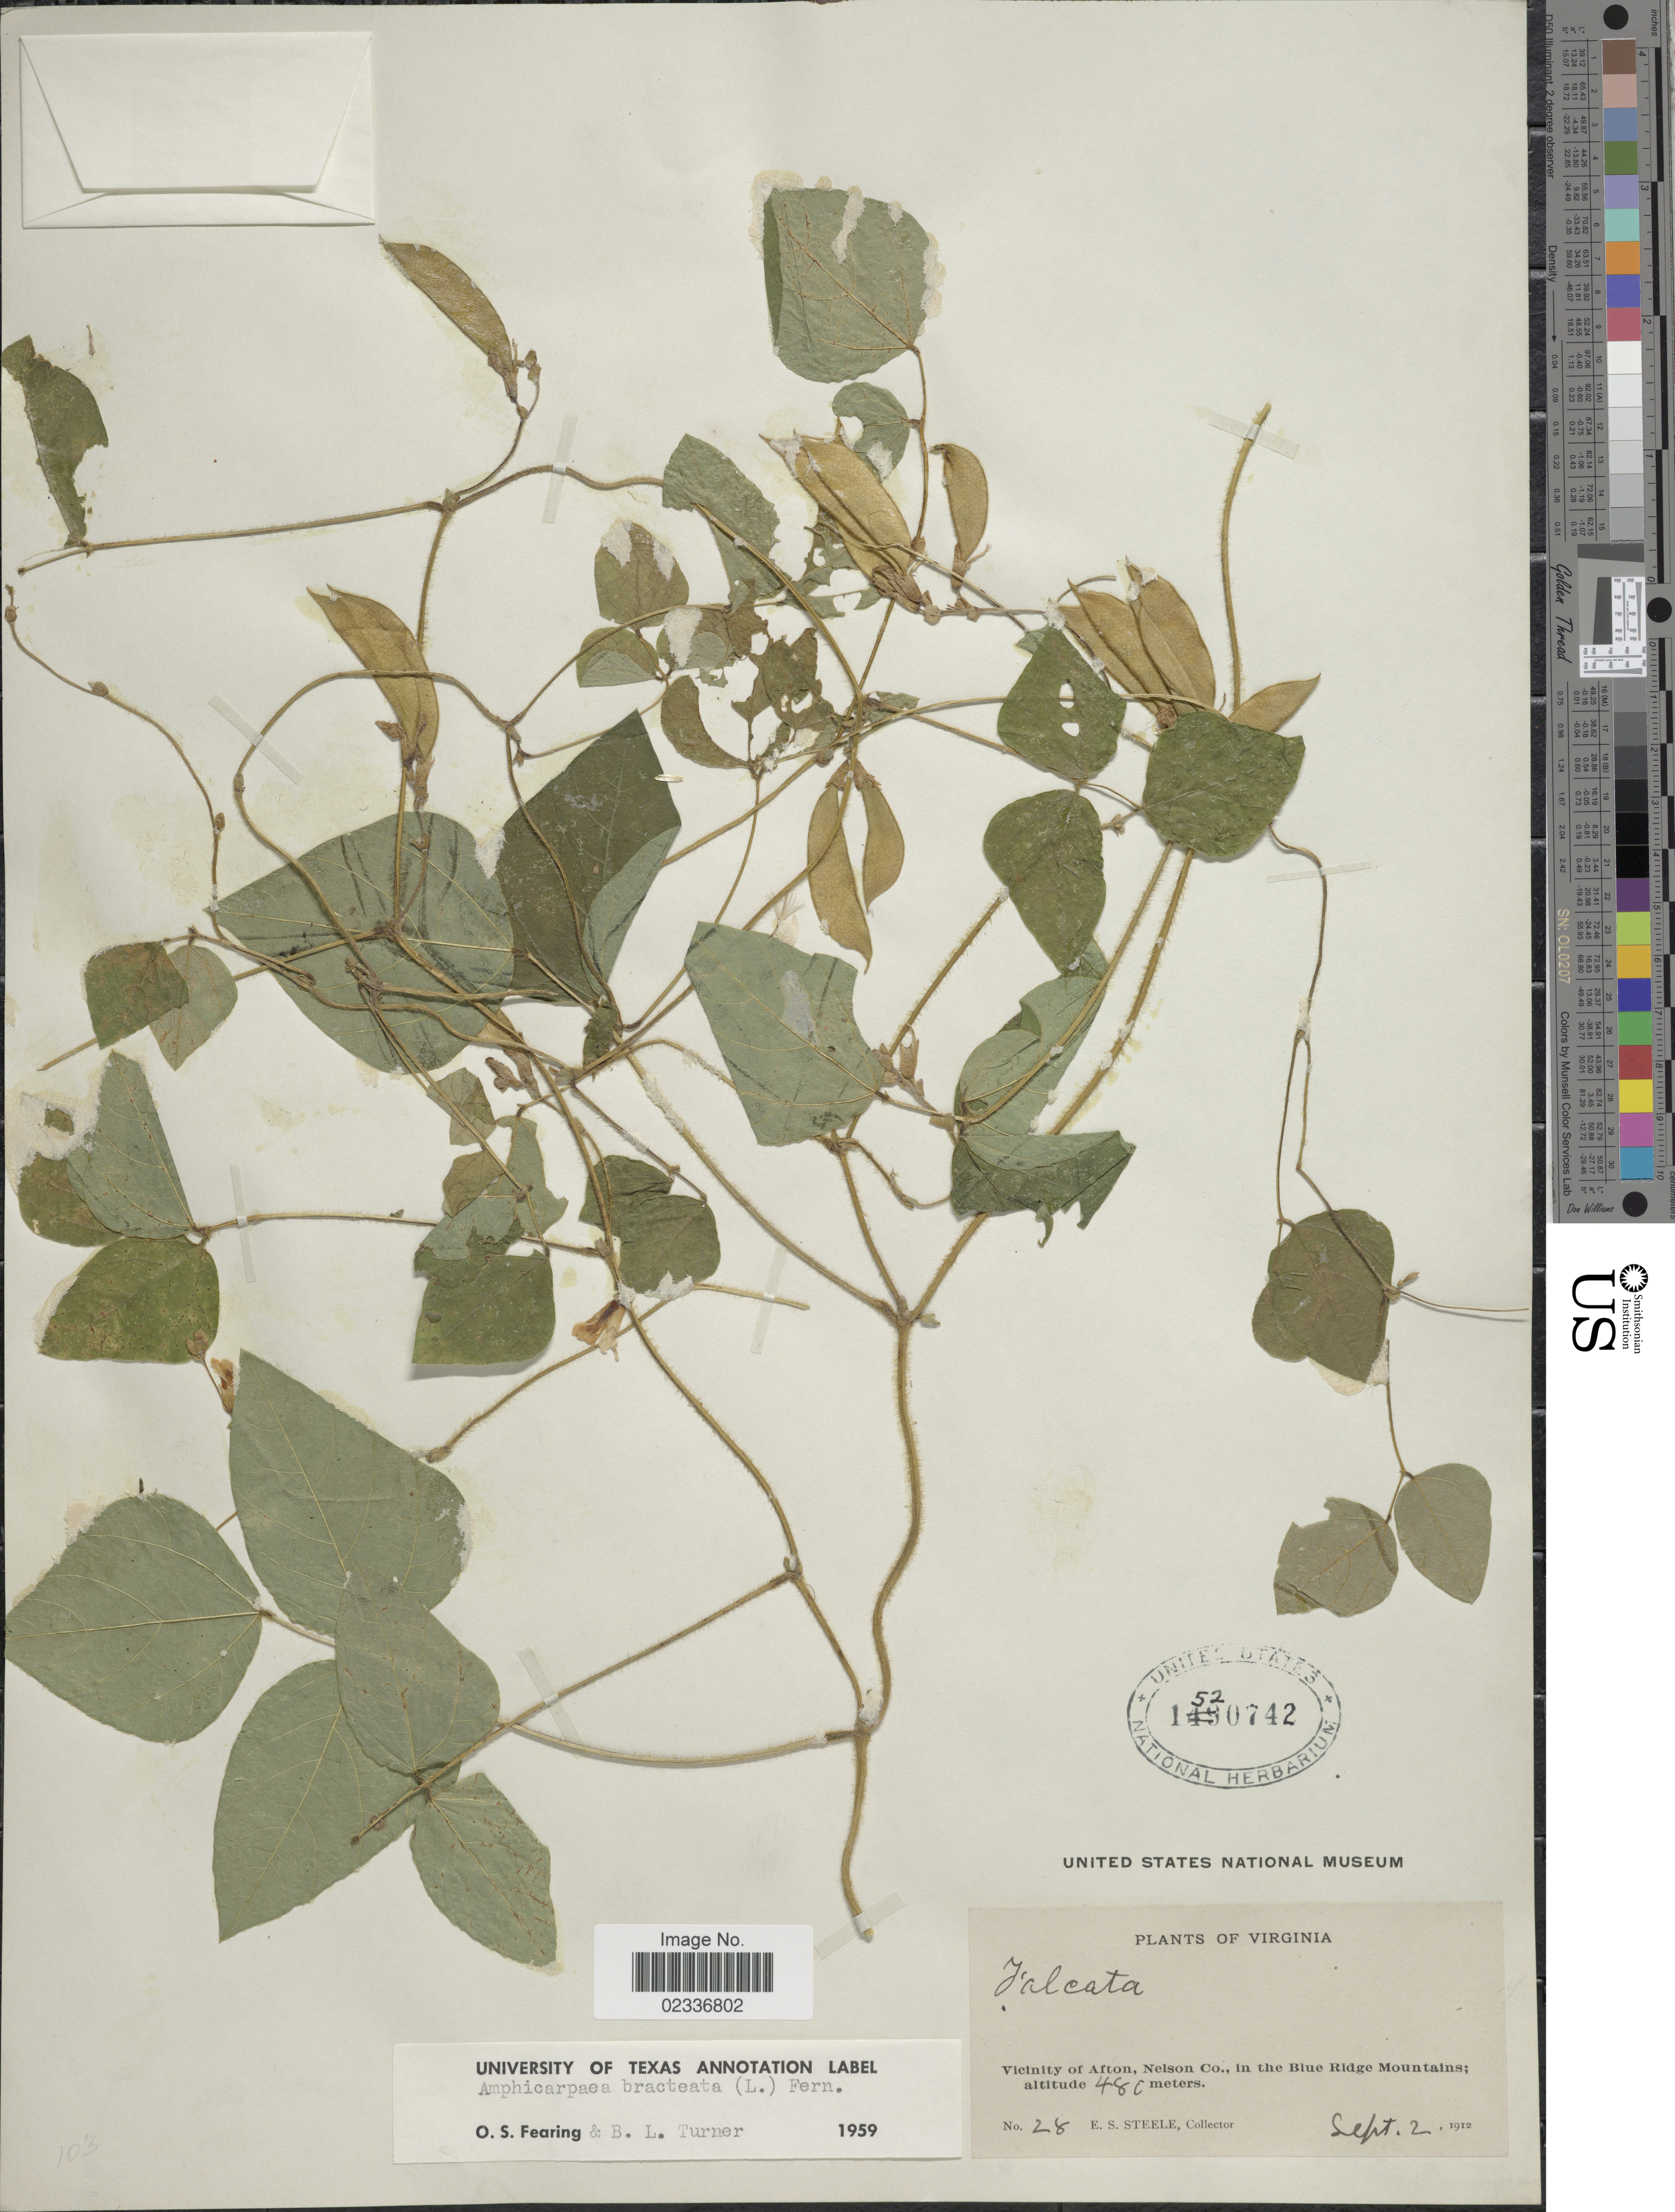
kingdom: Plantae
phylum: Tracheophyta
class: Magnoliopsida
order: Fabales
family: Fabaceae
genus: Amphicarpaea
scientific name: Amphicarpaea bracteata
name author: (L.) Fernald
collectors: E. Steele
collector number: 28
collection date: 1912-09-02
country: United States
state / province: Virginia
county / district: Nelson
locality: Vicinity of Afton, Nelson Co., in the Blue Ridge Mountains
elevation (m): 480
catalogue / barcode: US 1520742